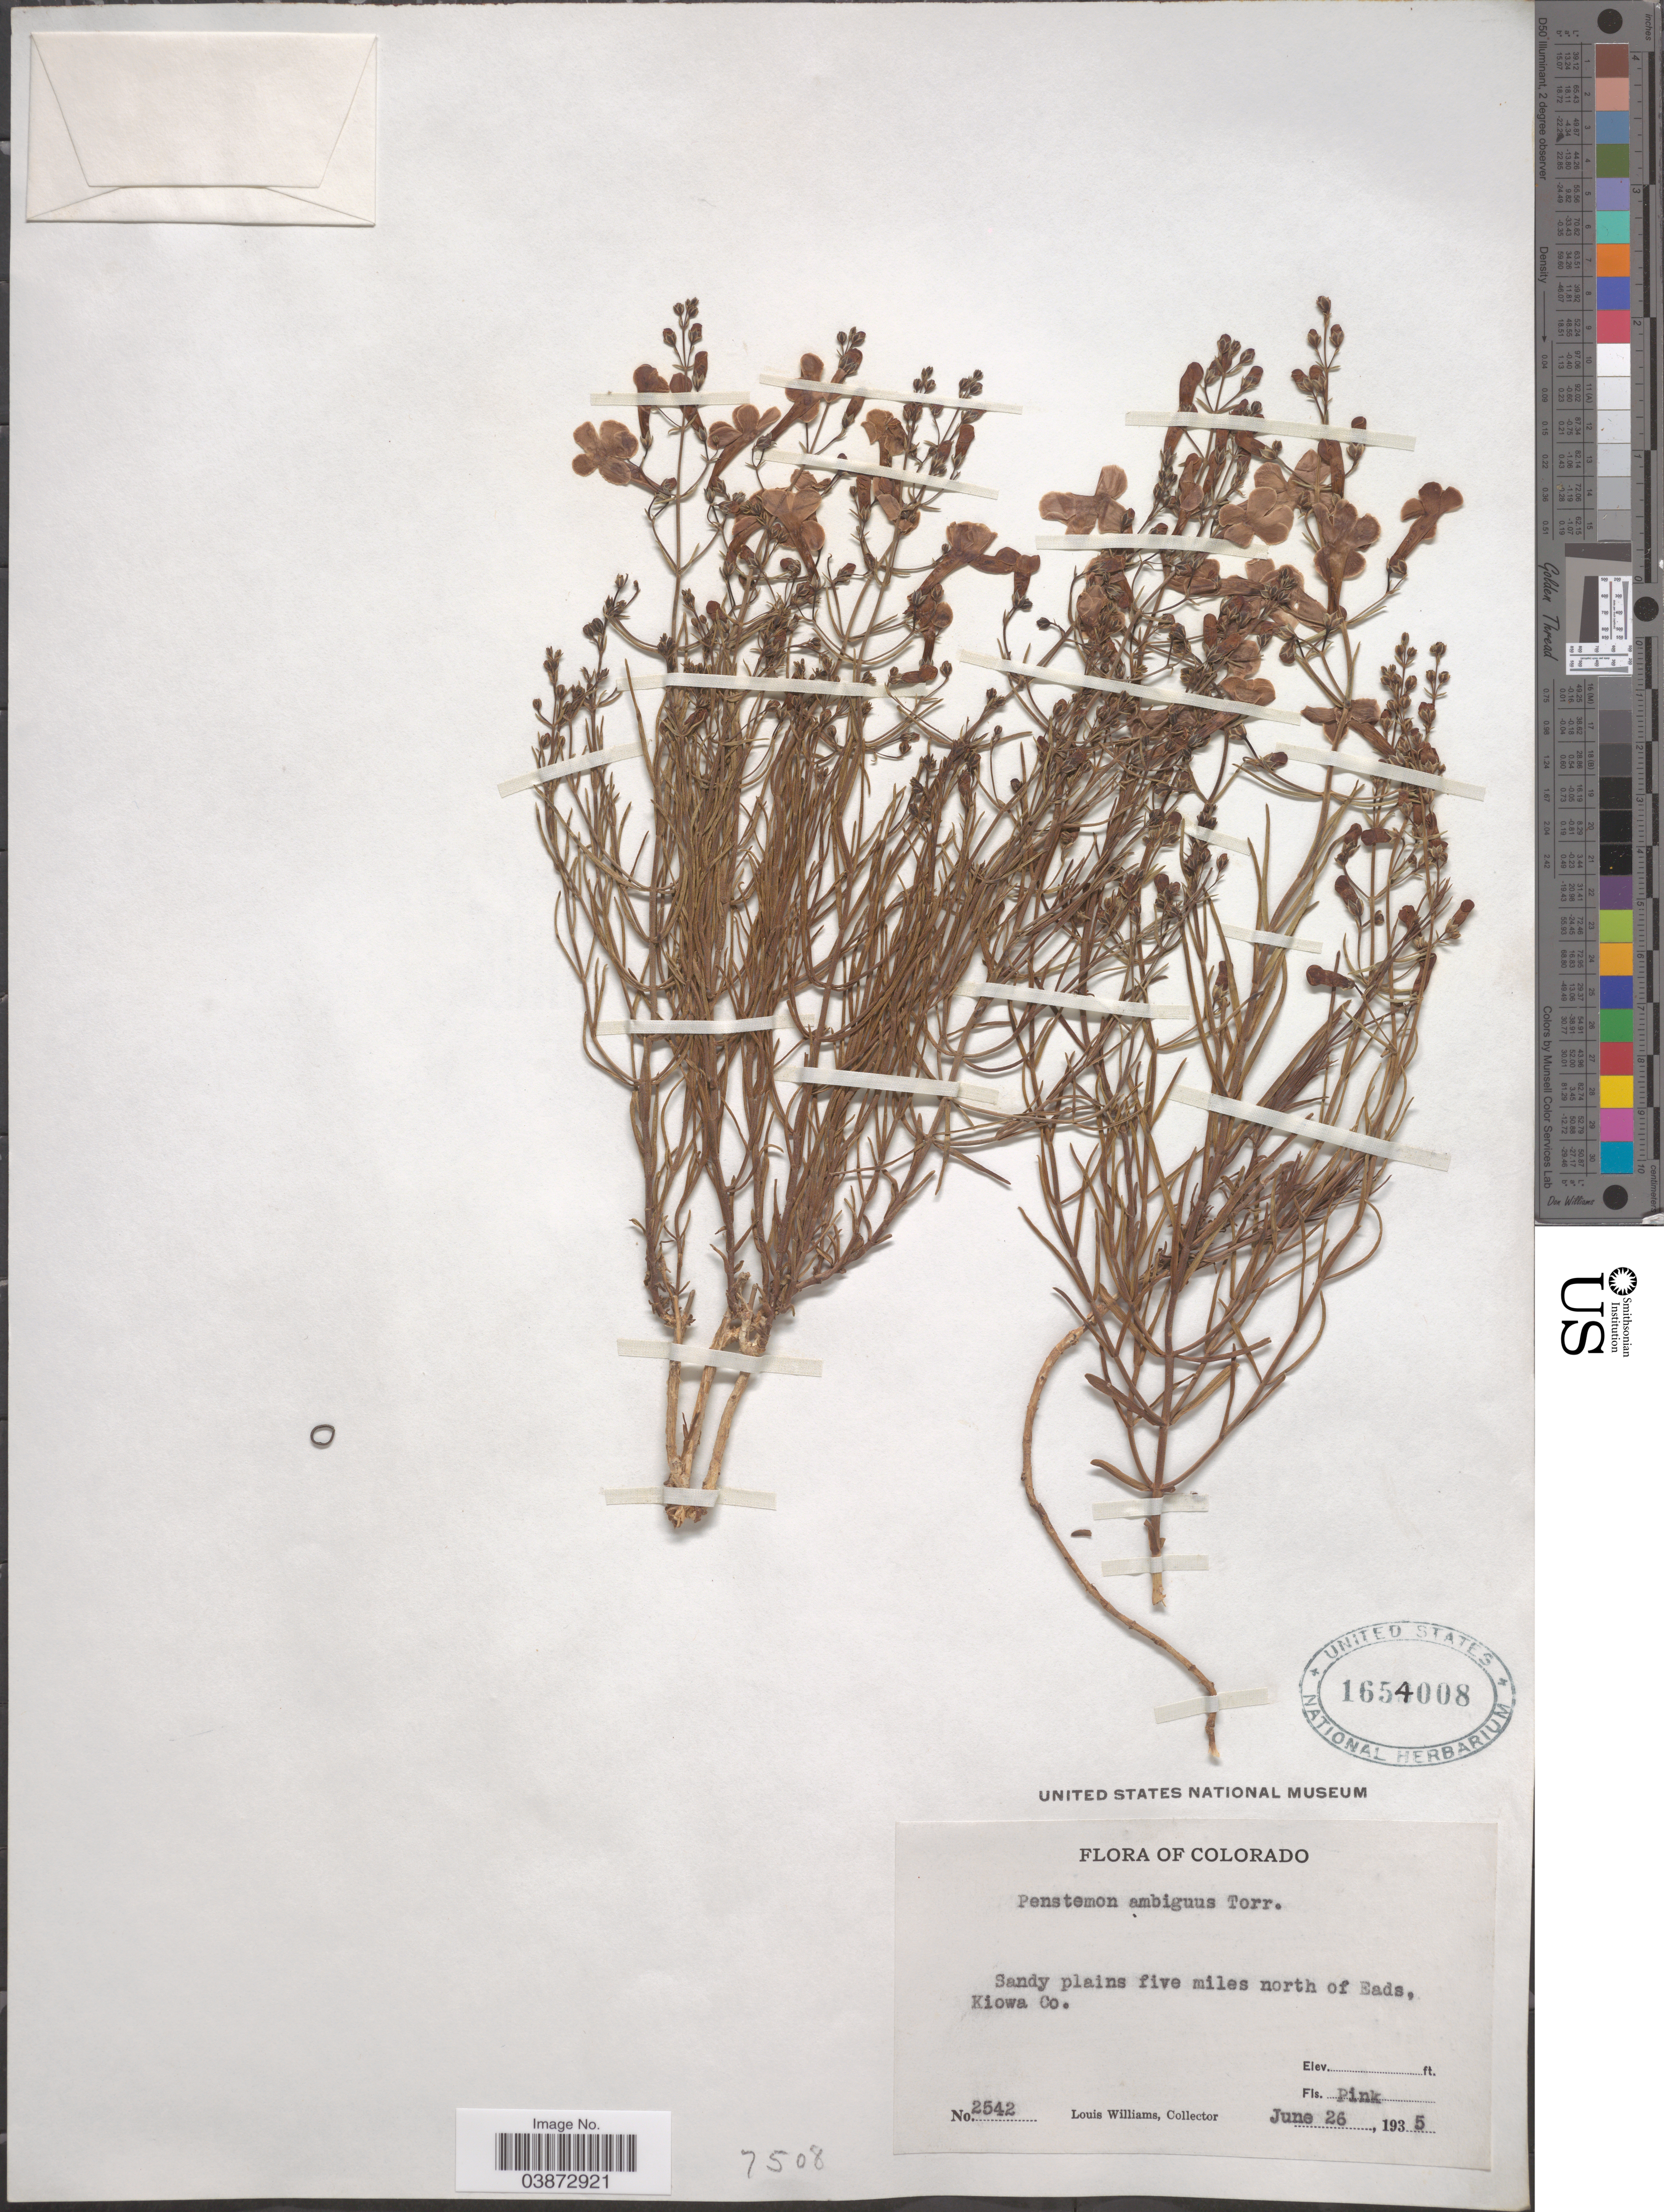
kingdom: Plantae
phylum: Tracheophyta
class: Magnoliopsida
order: Lamiales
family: Plantaginaceae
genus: Penstemon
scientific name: Penstemon ambiguus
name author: Torr.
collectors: L. G. Williams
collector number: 2542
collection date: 1935-06-26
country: United States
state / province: Colorado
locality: Sandy plains five miles north of Eads, Kiowa Co.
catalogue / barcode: US 1654008